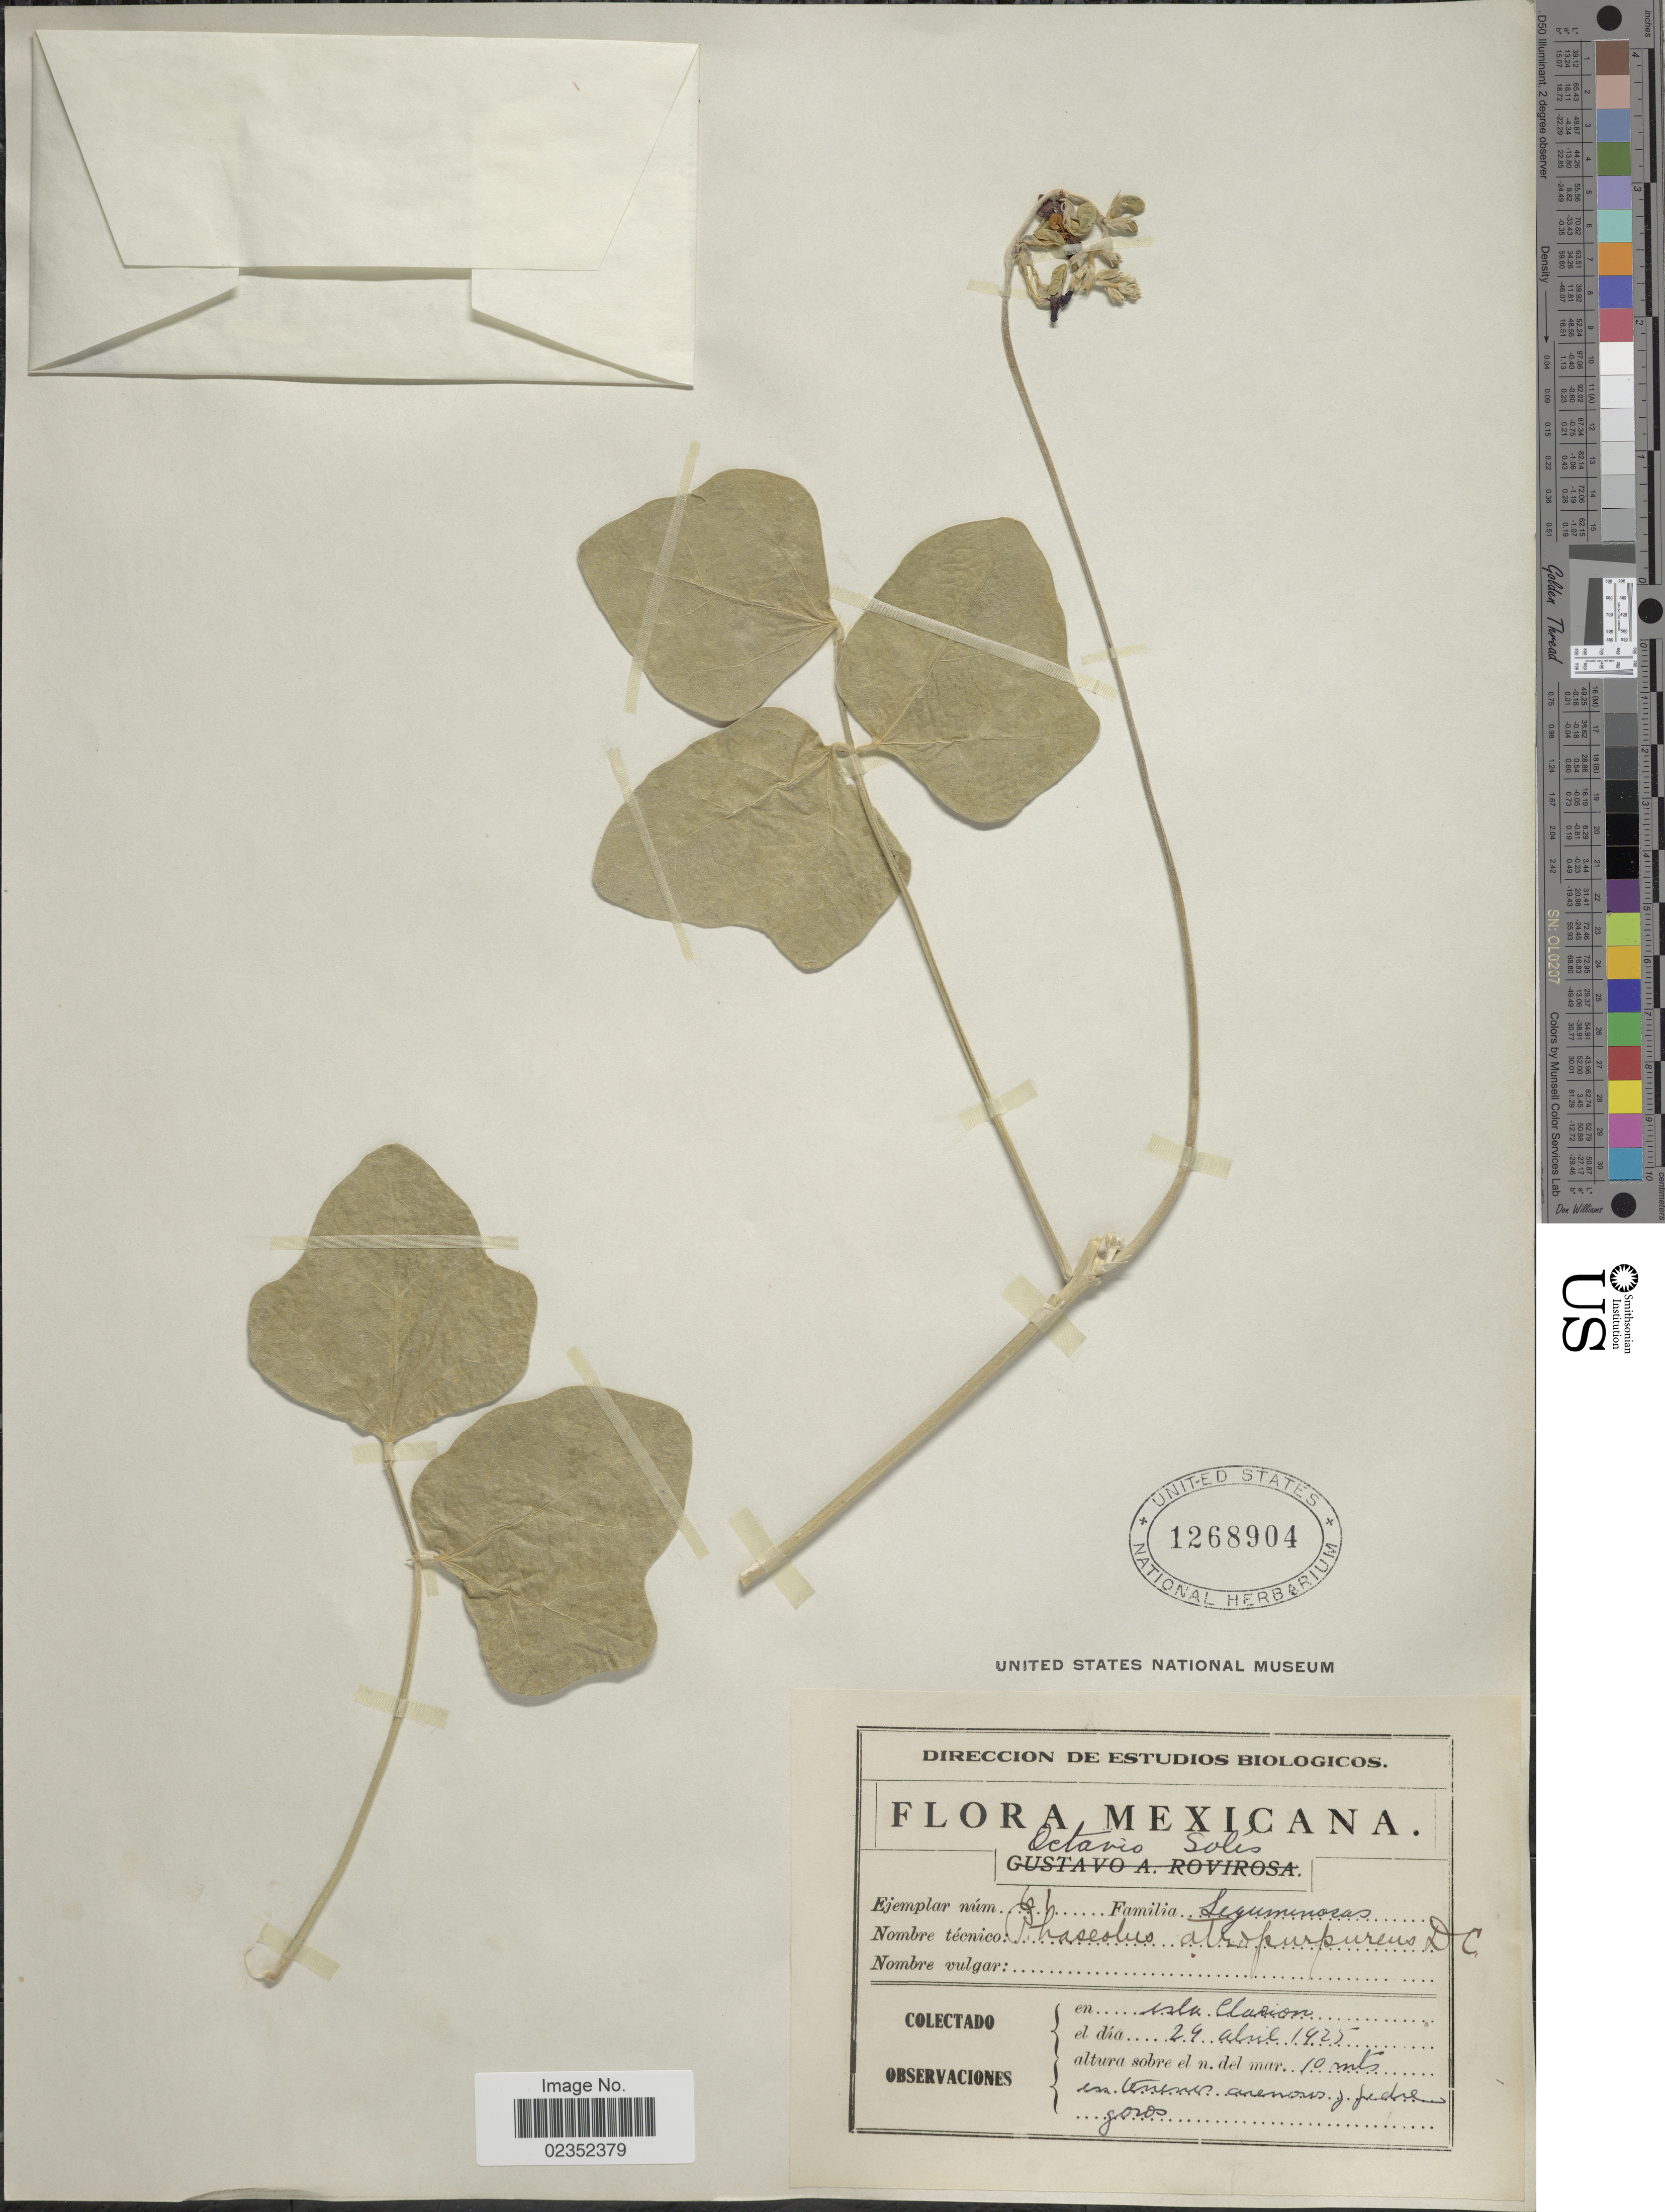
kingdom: Plantae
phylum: Tracheophyta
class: Magnoliopsida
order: Fabales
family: Fabaceae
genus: Macroptilium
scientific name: Macroptilium atropurpureum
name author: (DC.) Urb.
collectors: O. Solis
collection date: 1925-04-24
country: Mexico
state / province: Colima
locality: Isla Clarion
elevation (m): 10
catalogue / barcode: US 1268904